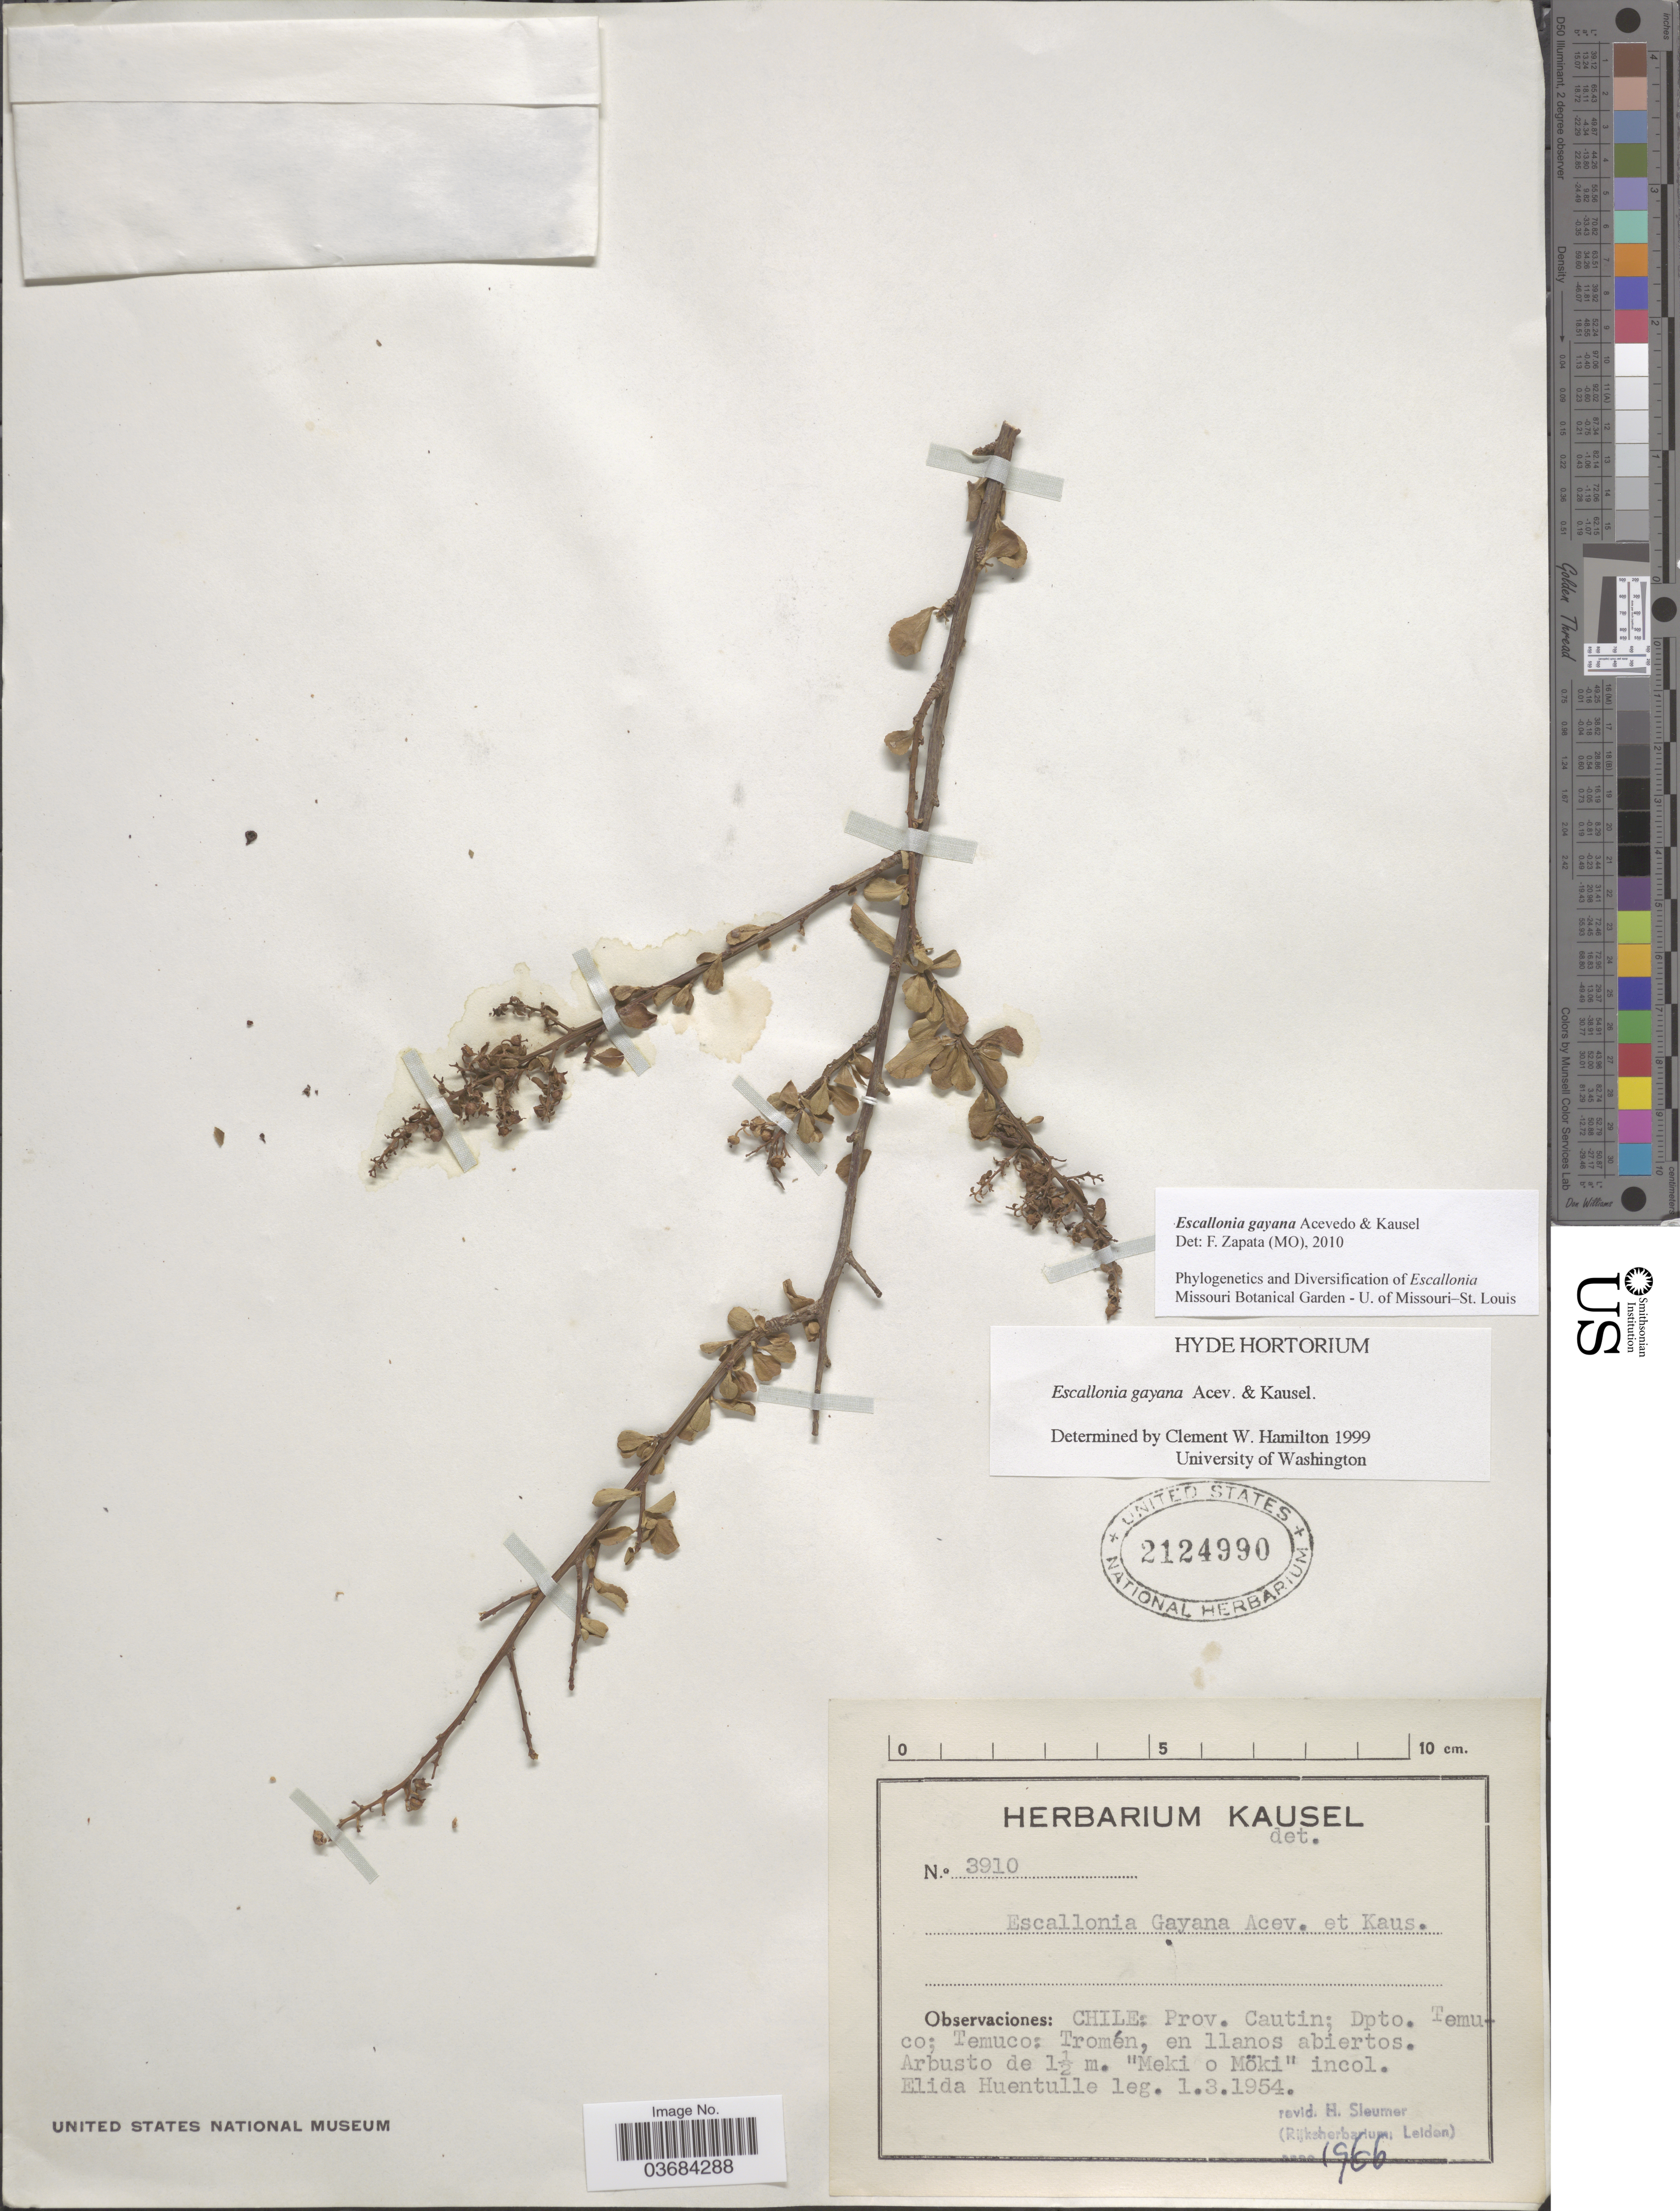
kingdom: Plantae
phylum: Tracheophyta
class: Magnoliopsida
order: Escalloniales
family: Escalloniaceae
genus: Escallonia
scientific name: Escallonia gayana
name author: Acevedo & Kausel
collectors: E. Huentulle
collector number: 3910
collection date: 1954-03-01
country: Chile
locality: Prov. Cautin; Dpto. Temuco; Temuco: Tromén, en llanos abiertos.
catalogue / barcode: US 2124990